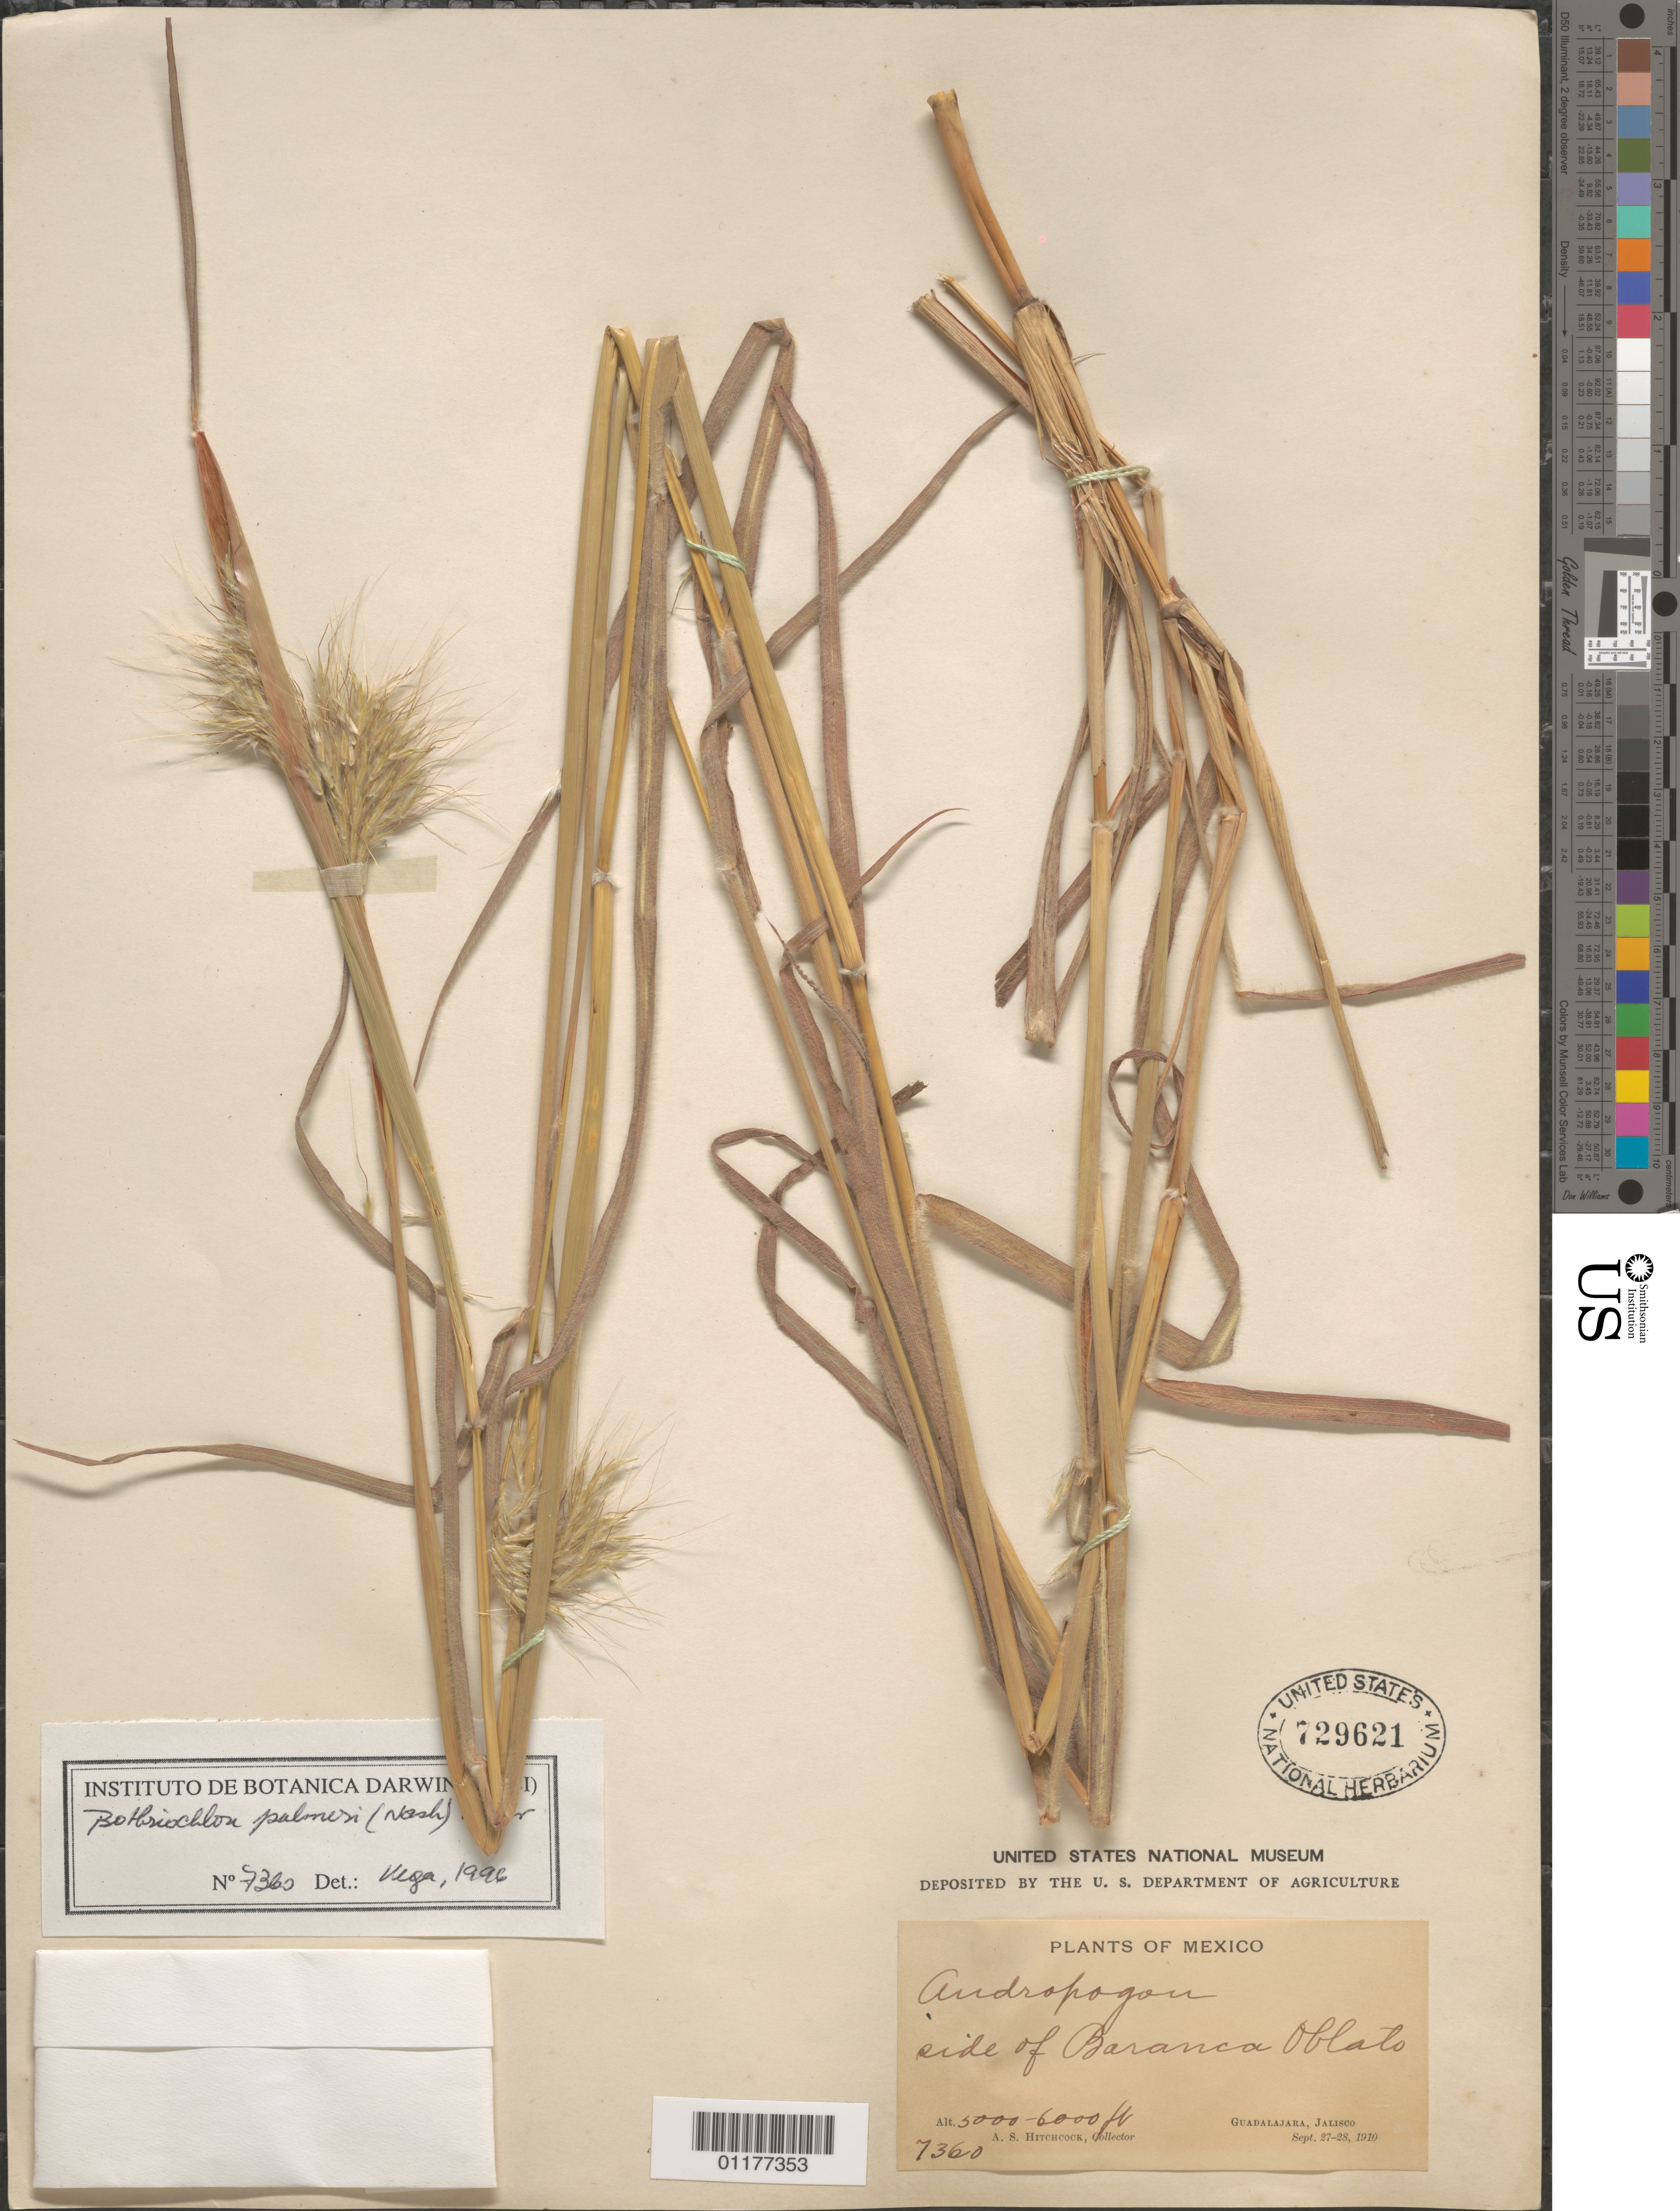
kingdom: Plantae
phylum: Tracheophyta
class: Liliopsida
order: Poales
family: Poaceae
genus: Bothriochloa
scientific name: Bothriochloa palmeri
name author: (Hack.) Pilg.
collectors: A. S. Hitchcock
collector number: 7360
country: Mexico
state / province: Jalisco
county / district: Guadalajara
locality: Side of Baranca Oblato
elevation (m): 1524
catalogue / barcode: US 729621